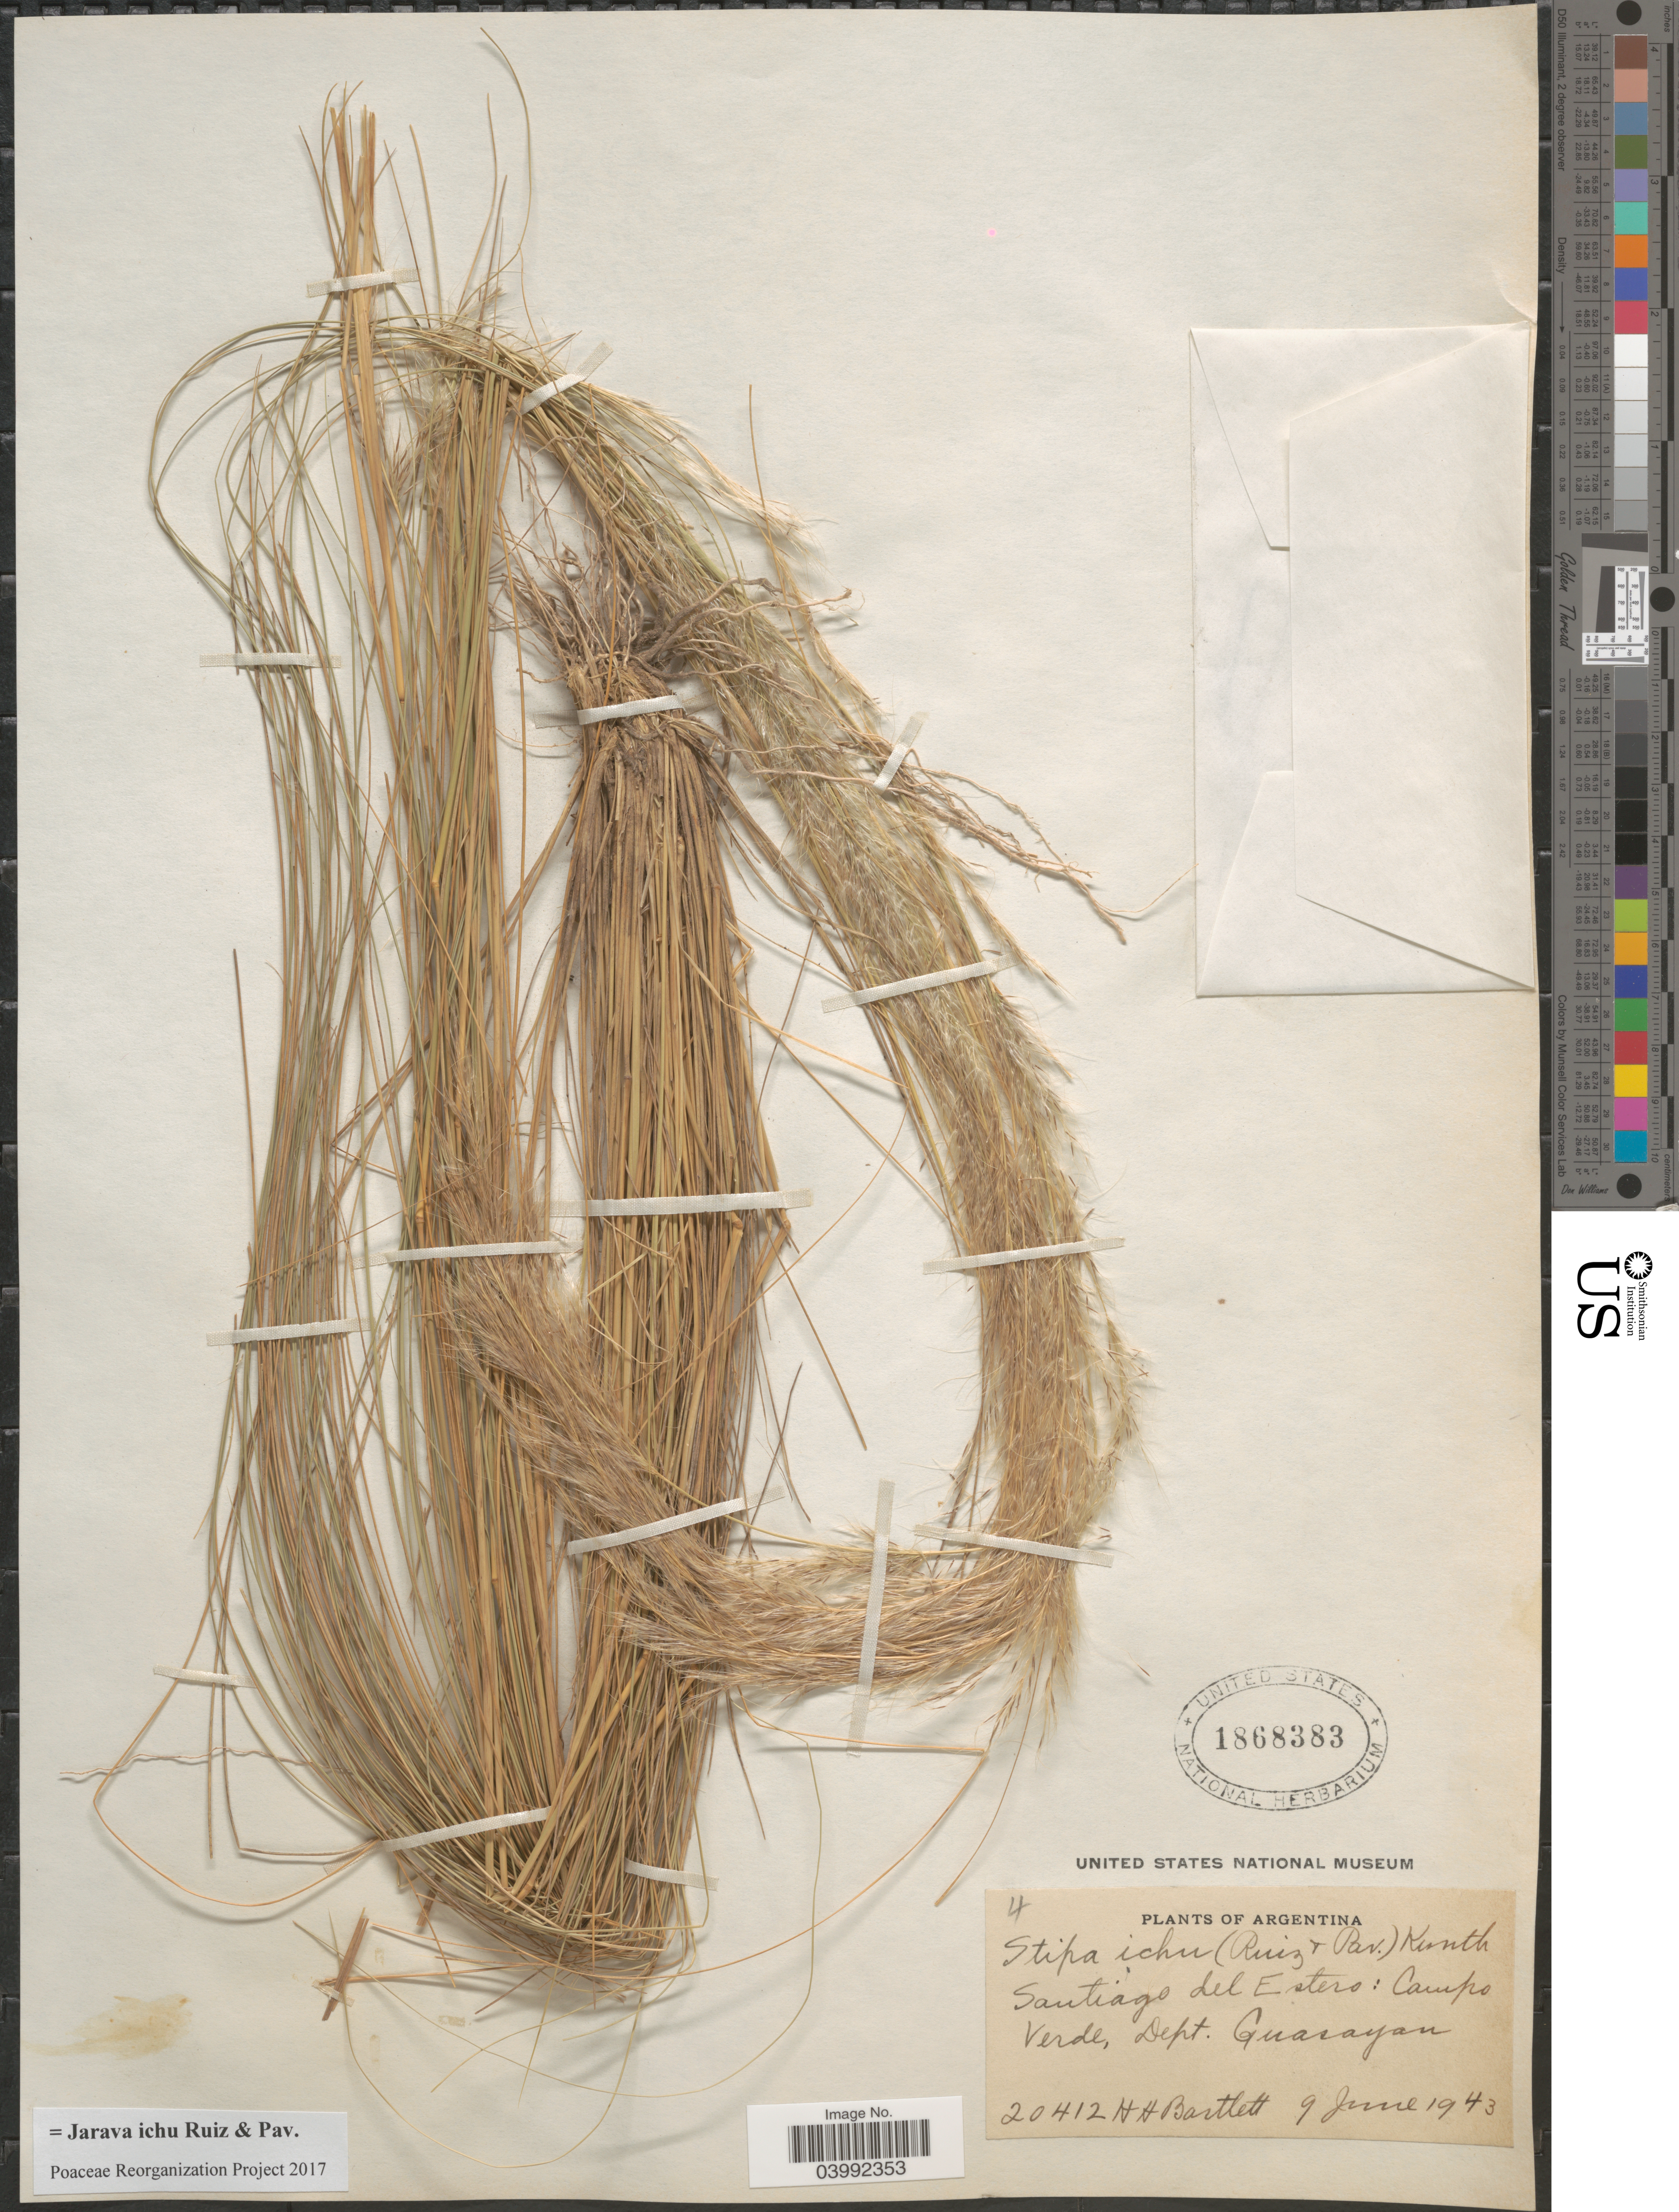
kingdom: Plantae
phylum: Tracheophyta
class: Liliopsida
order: Poales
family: Poaceae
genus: Jarava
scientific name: Jarava ichu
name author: Ruiz & Pav.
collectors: H. H. Bartlett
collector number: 20412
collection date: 1943-06-09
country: Argentina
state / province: Santiago del Estero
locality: Campo Verde, Dept. Guasayan.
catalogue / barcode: US 1868383